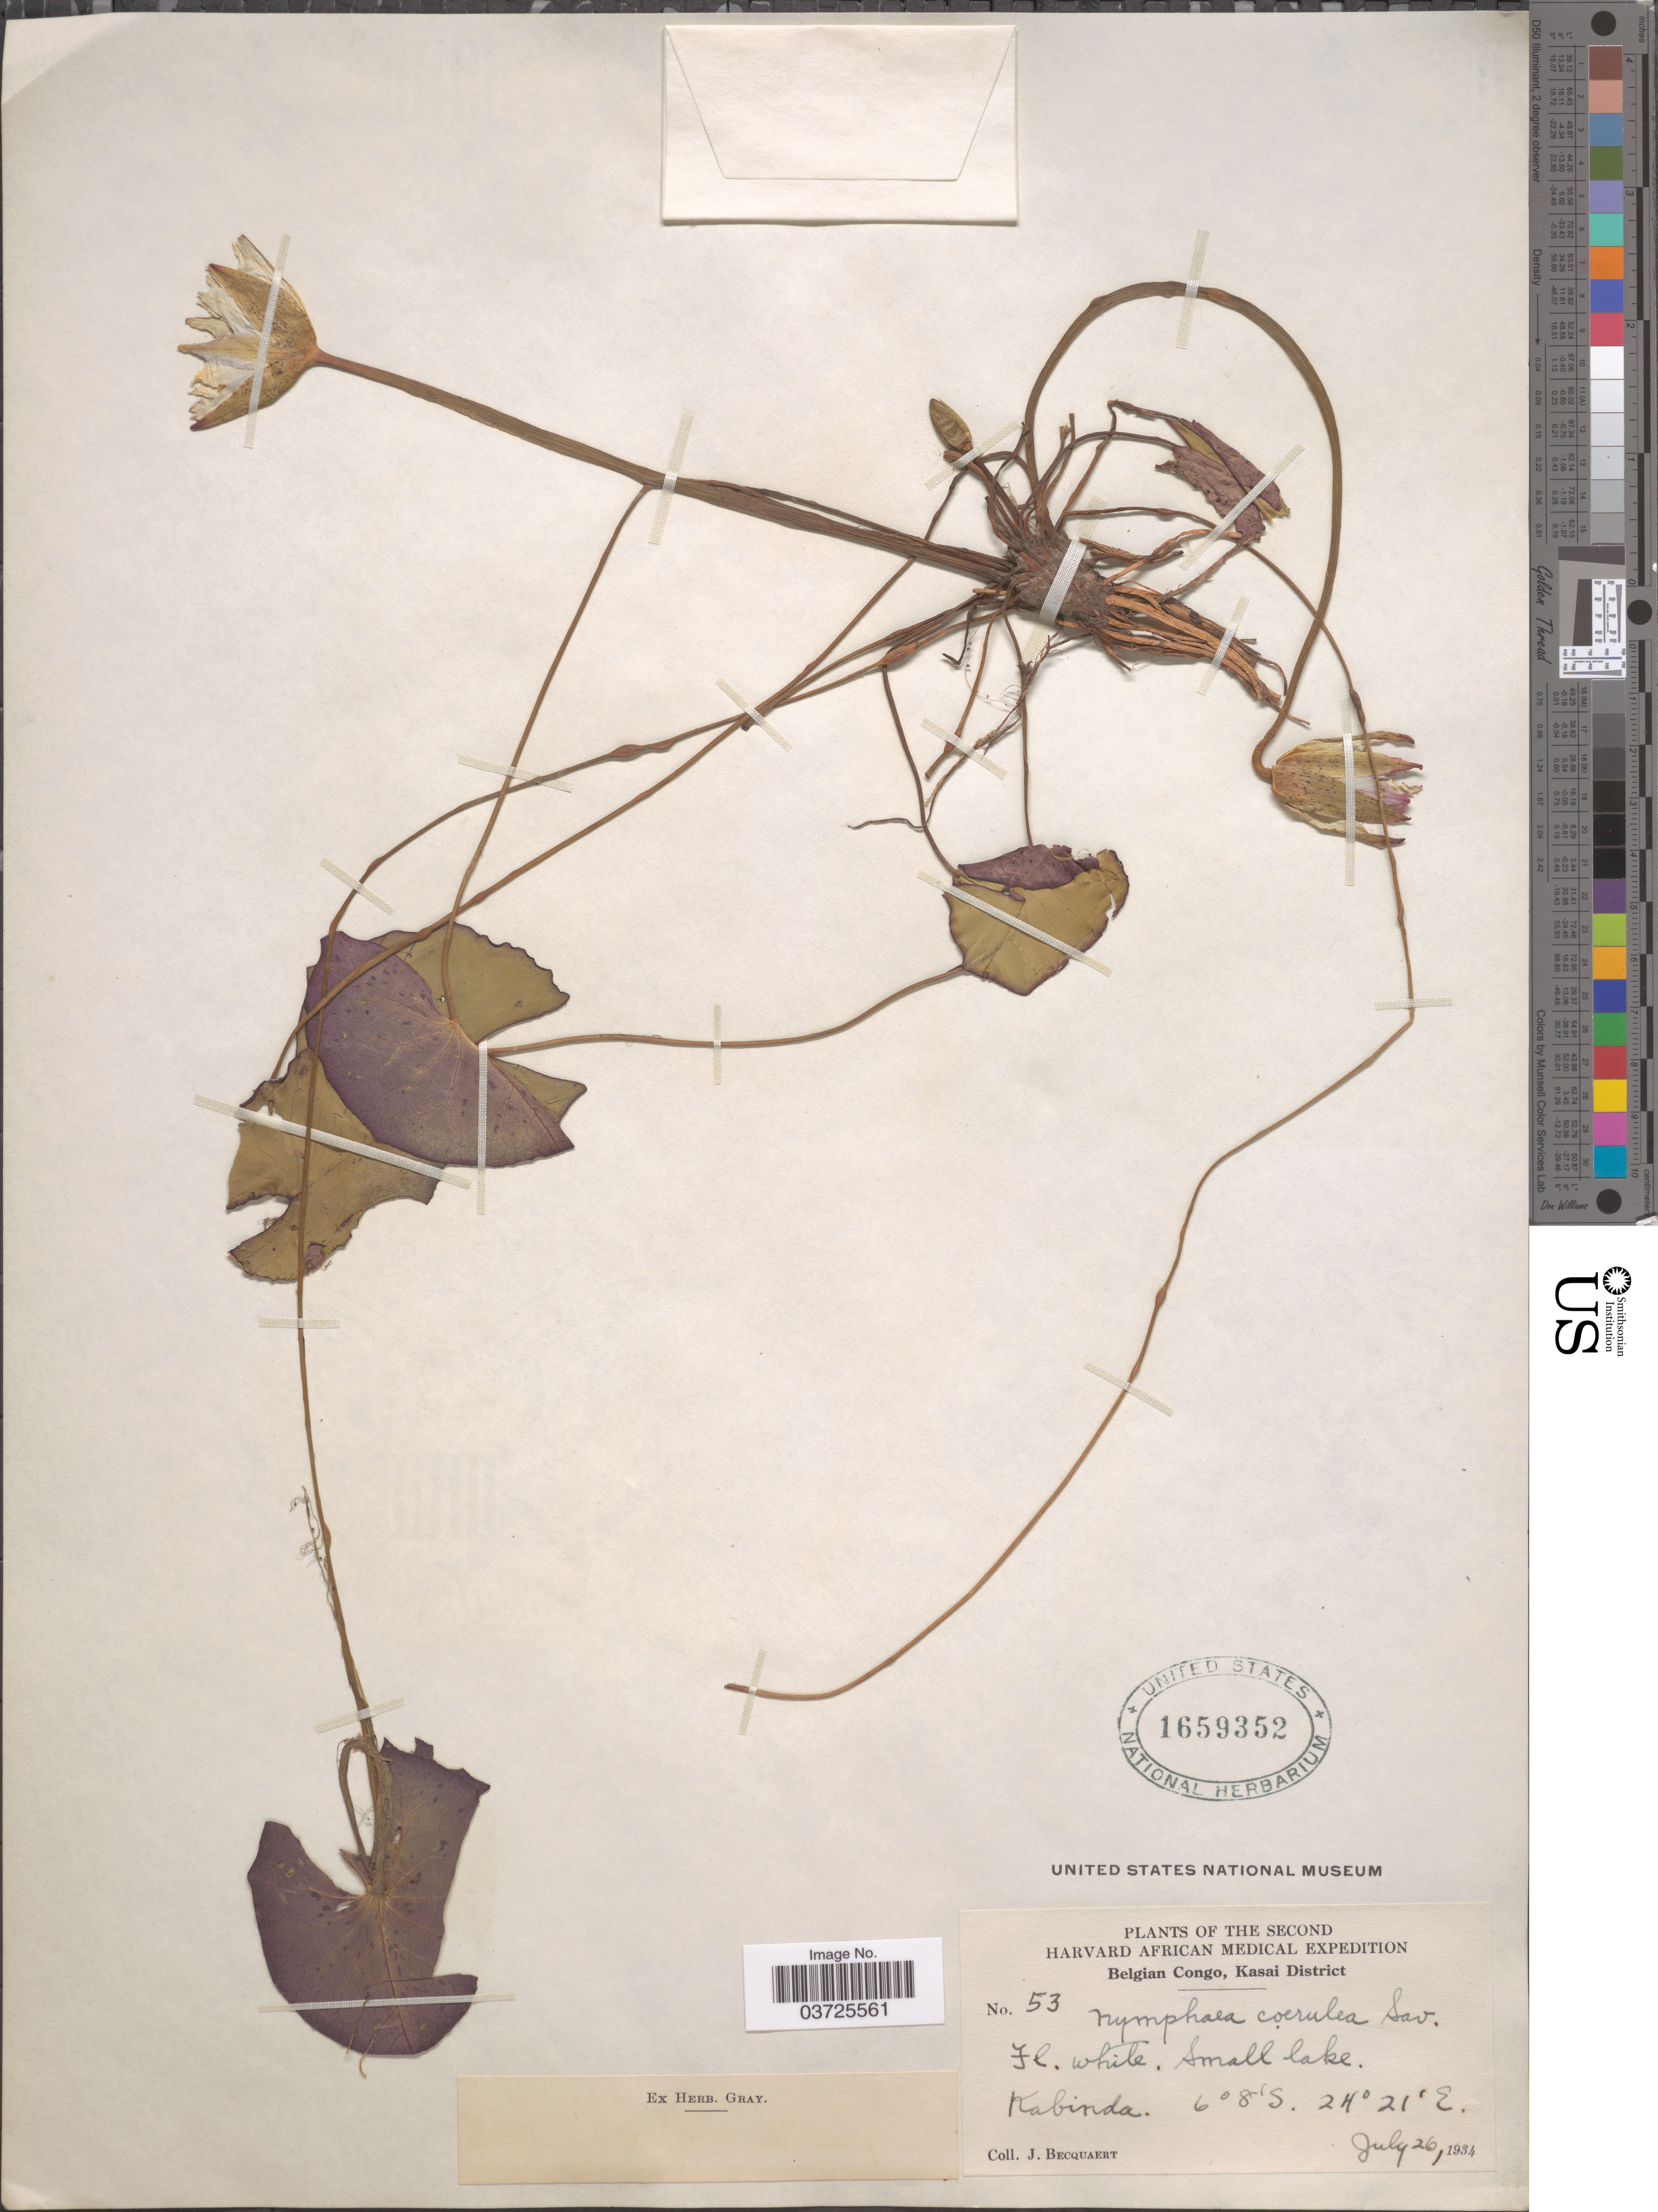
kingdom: Plantae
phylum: Tracheophyta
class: Magnoliopsida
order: Nymphaeales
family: Nymphaeaceae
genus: Nymphaea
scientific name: Nymphaea caerulea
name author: Savigny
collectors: J. Bequaert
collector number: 53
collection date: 1934-07-26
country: Congo, Democratic Republic of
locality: Belgian Congo, Kasai District. Small lake. Kabinda.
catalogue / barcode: US 1659352